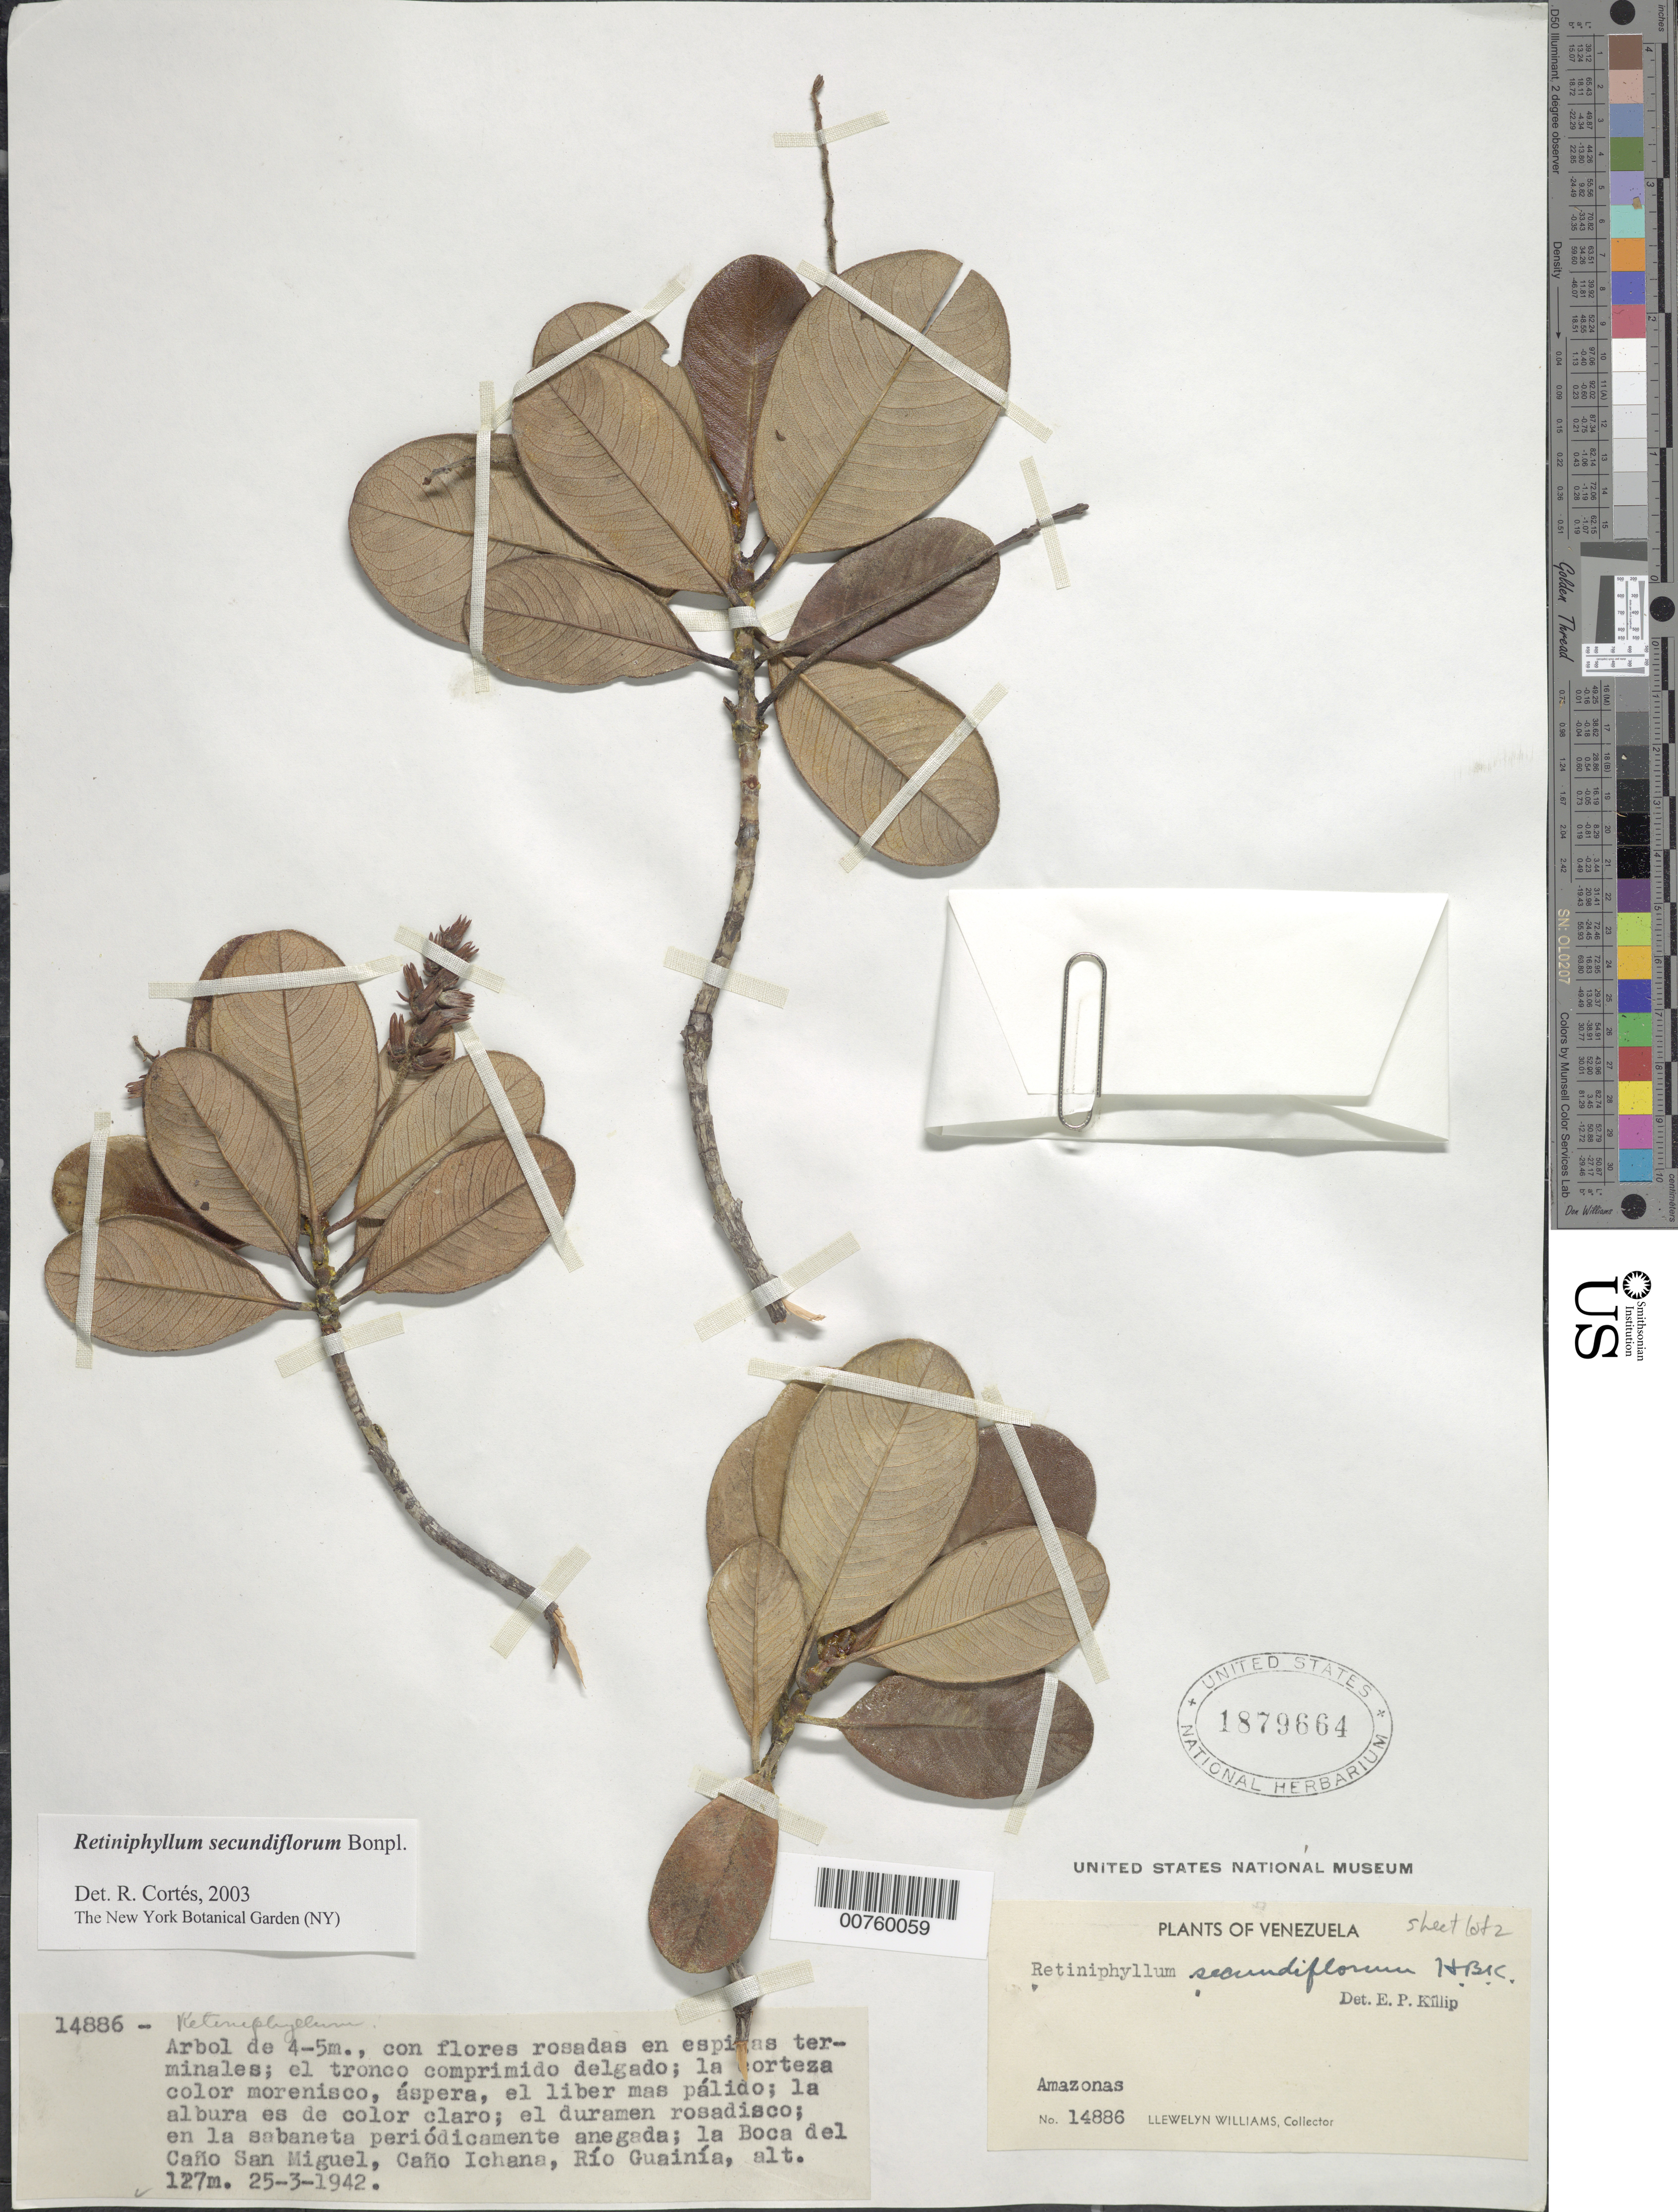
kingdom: Plantae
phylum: Tracheophyta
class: Magnoliopsida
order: Gentianales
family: Rubiaceae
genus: Retiniphyllum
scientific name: Retiniphyllum secundiflorum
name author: Bonpl.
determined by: Cortes R., G.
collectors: Ll. Williams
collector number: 14886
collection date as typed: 25-Mar-42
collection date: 1942-03-25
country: Venezuela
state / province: Amazonas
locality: Caño Ichana, Boca del Caño San Miguel, Río Guainia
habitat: Sabaneta periodicamente anegada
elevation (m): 120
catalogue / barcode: US 1879664